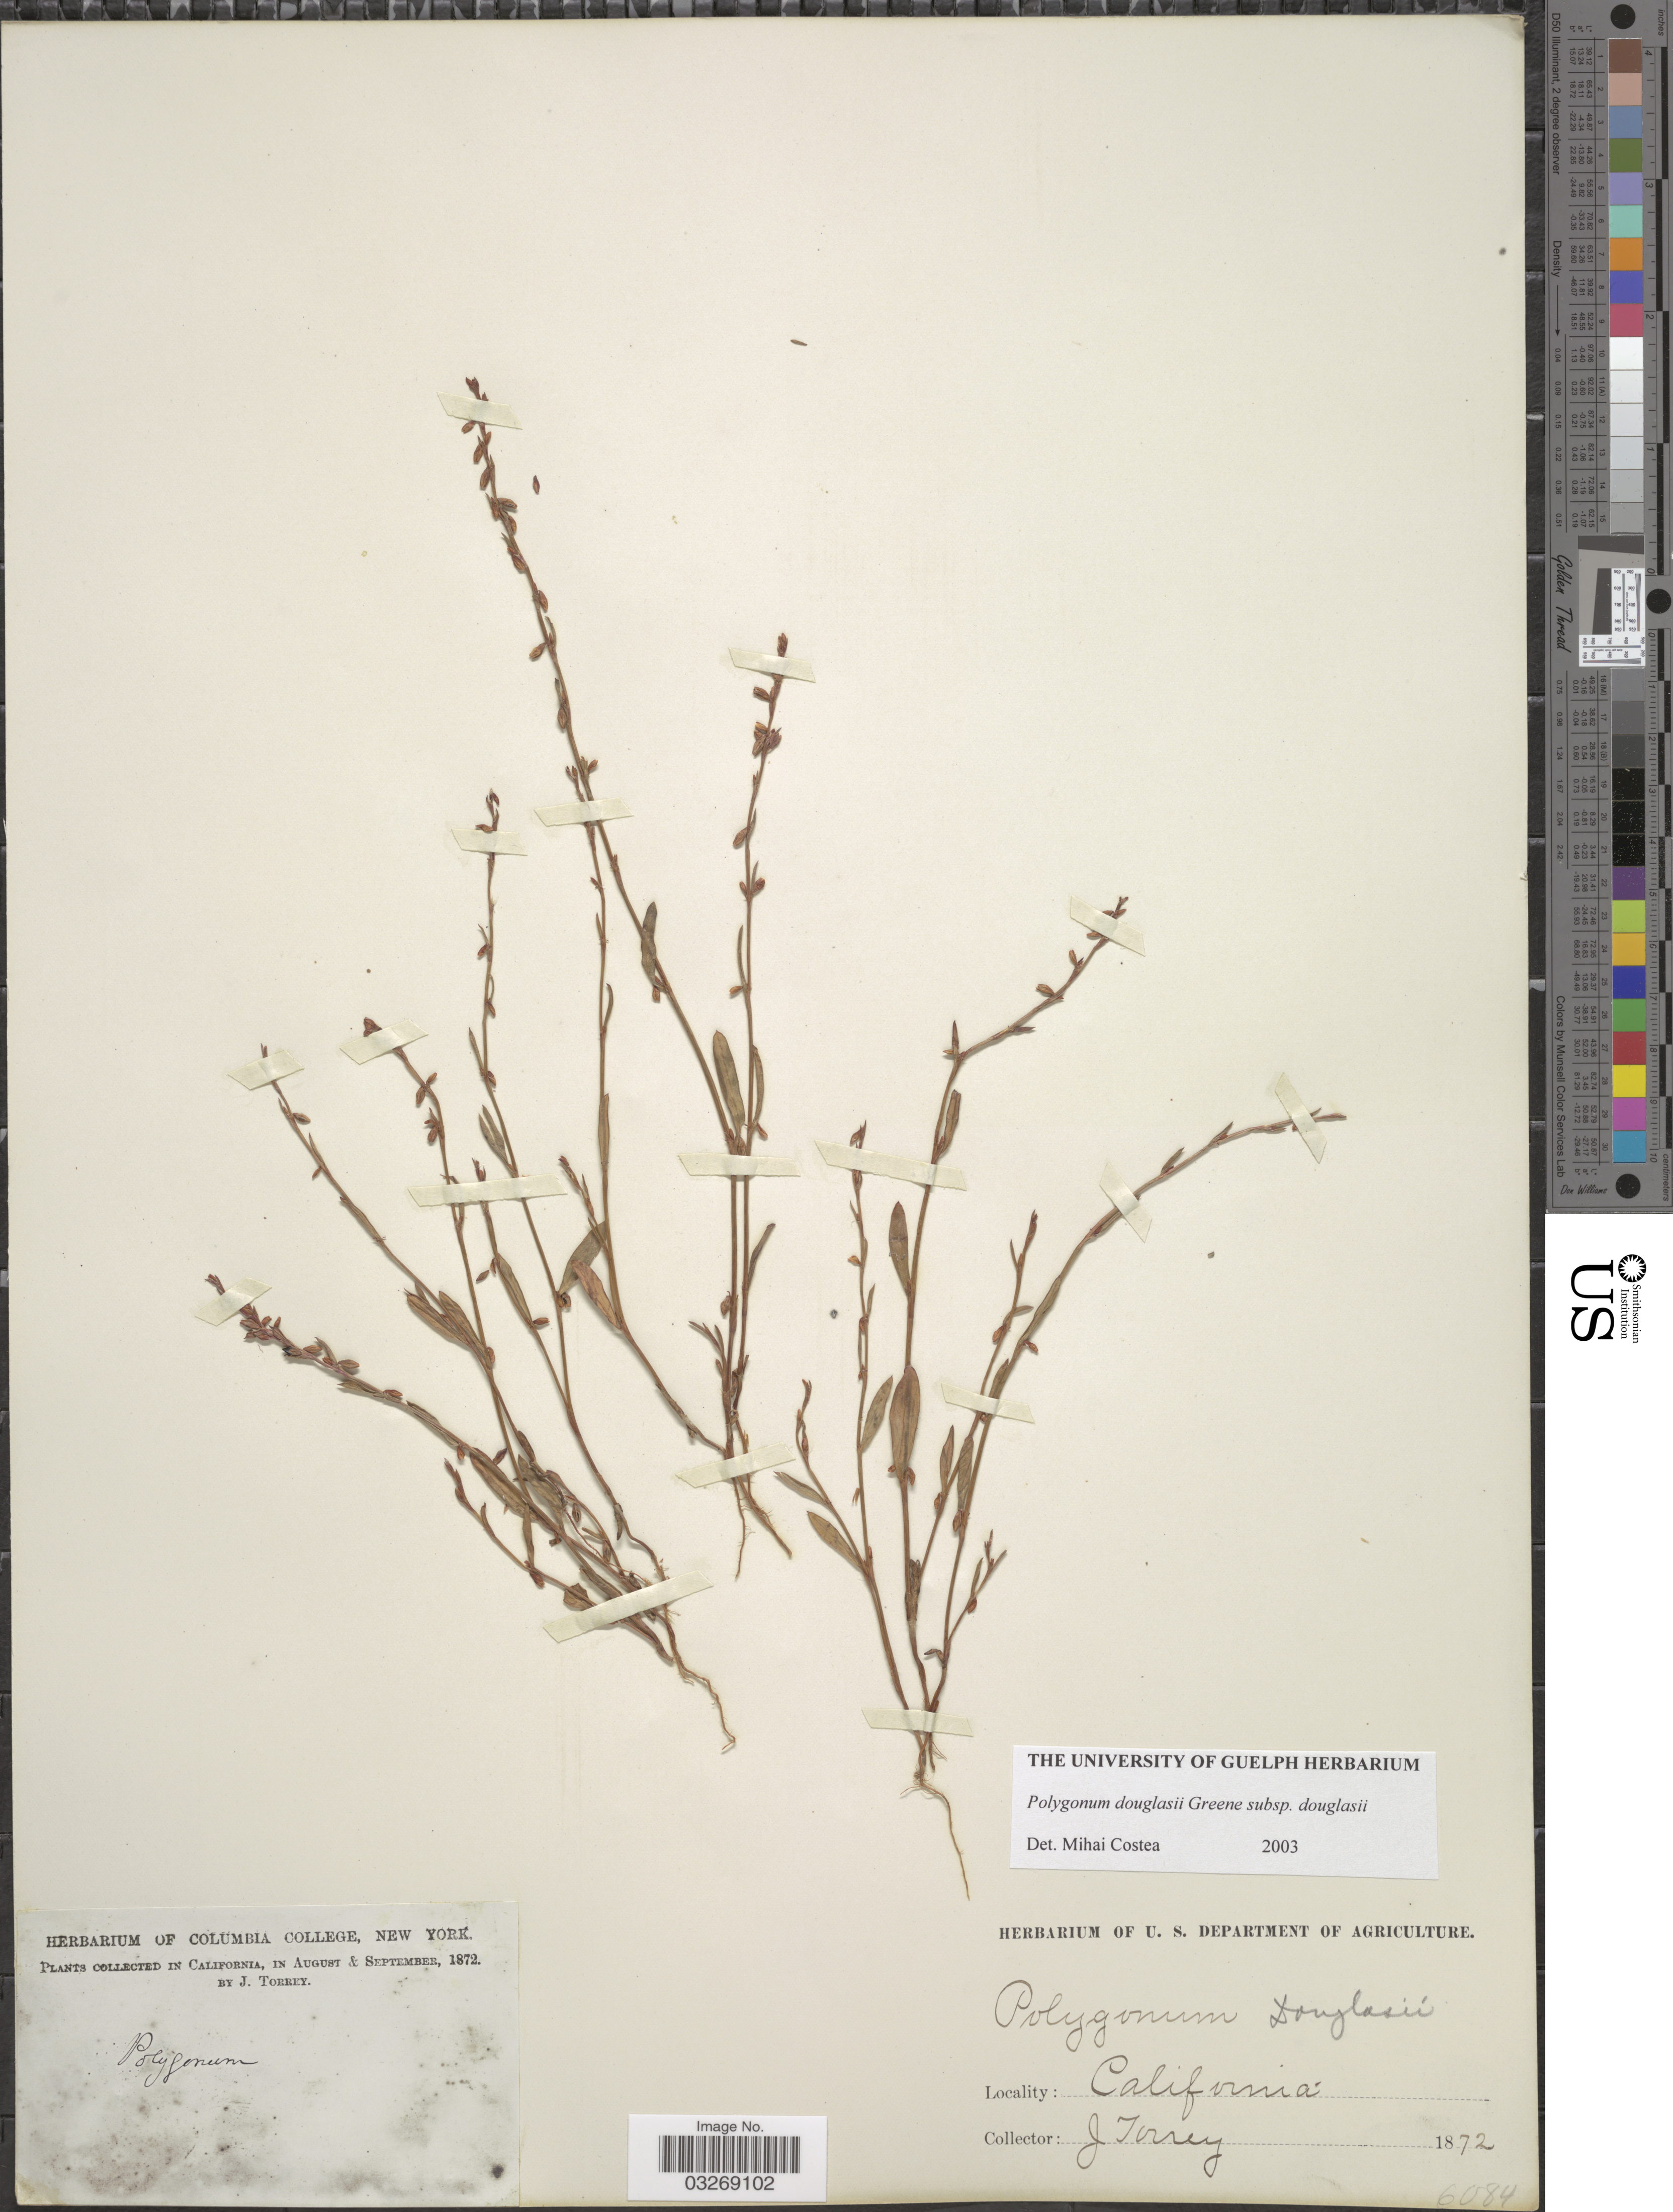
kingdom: Plantae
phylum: Tracheophyta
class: Magnoliopsida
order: Caryophyllales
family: Polygonaceae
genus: Polygonum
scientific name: Polygonum douglasii subsp. douglasii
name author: Greene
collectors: J. Torrey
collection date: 1872-08/1872-09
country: United States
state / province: California